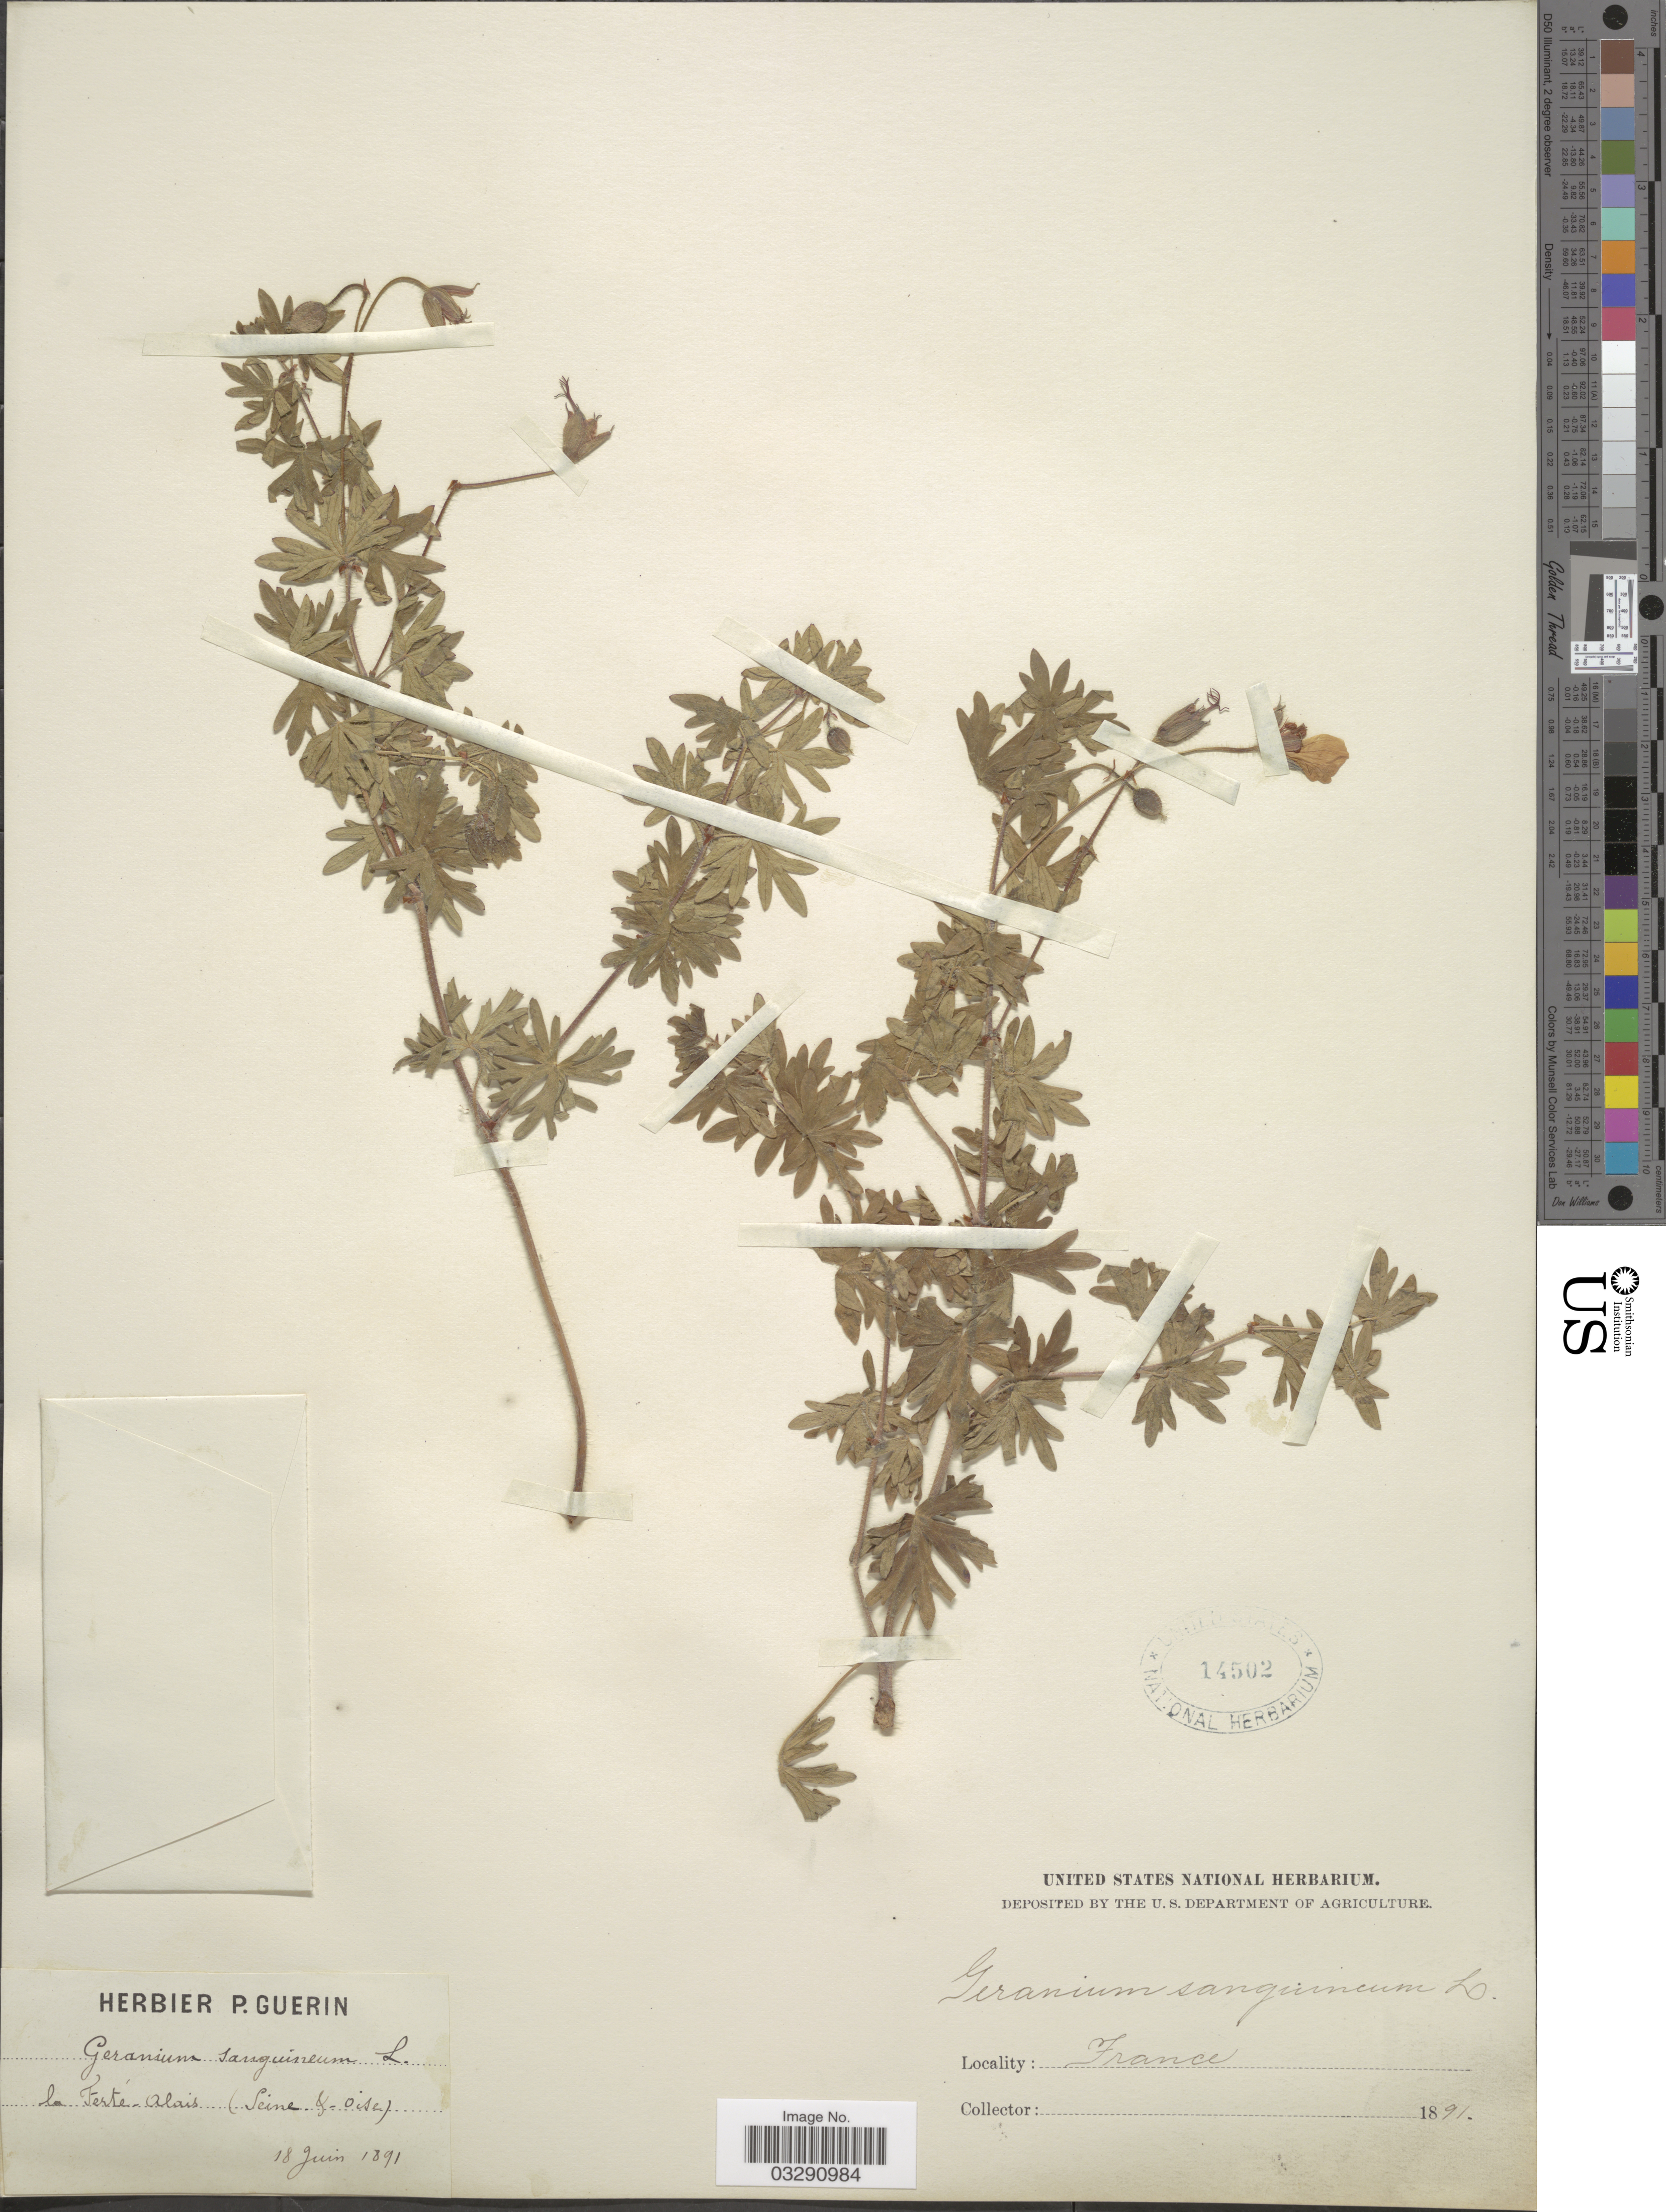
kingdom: Plantae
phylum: Tracheophyta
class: Magnoliopsida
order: Geraniales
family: Geraniaceae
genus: Geranium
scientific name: Geranium sanguineum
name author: L.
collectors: ex herb. P. Guerin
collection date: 1891-06-18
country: France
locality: Le Ferté-Alais (Seine & Oise).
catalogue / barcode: US 14502